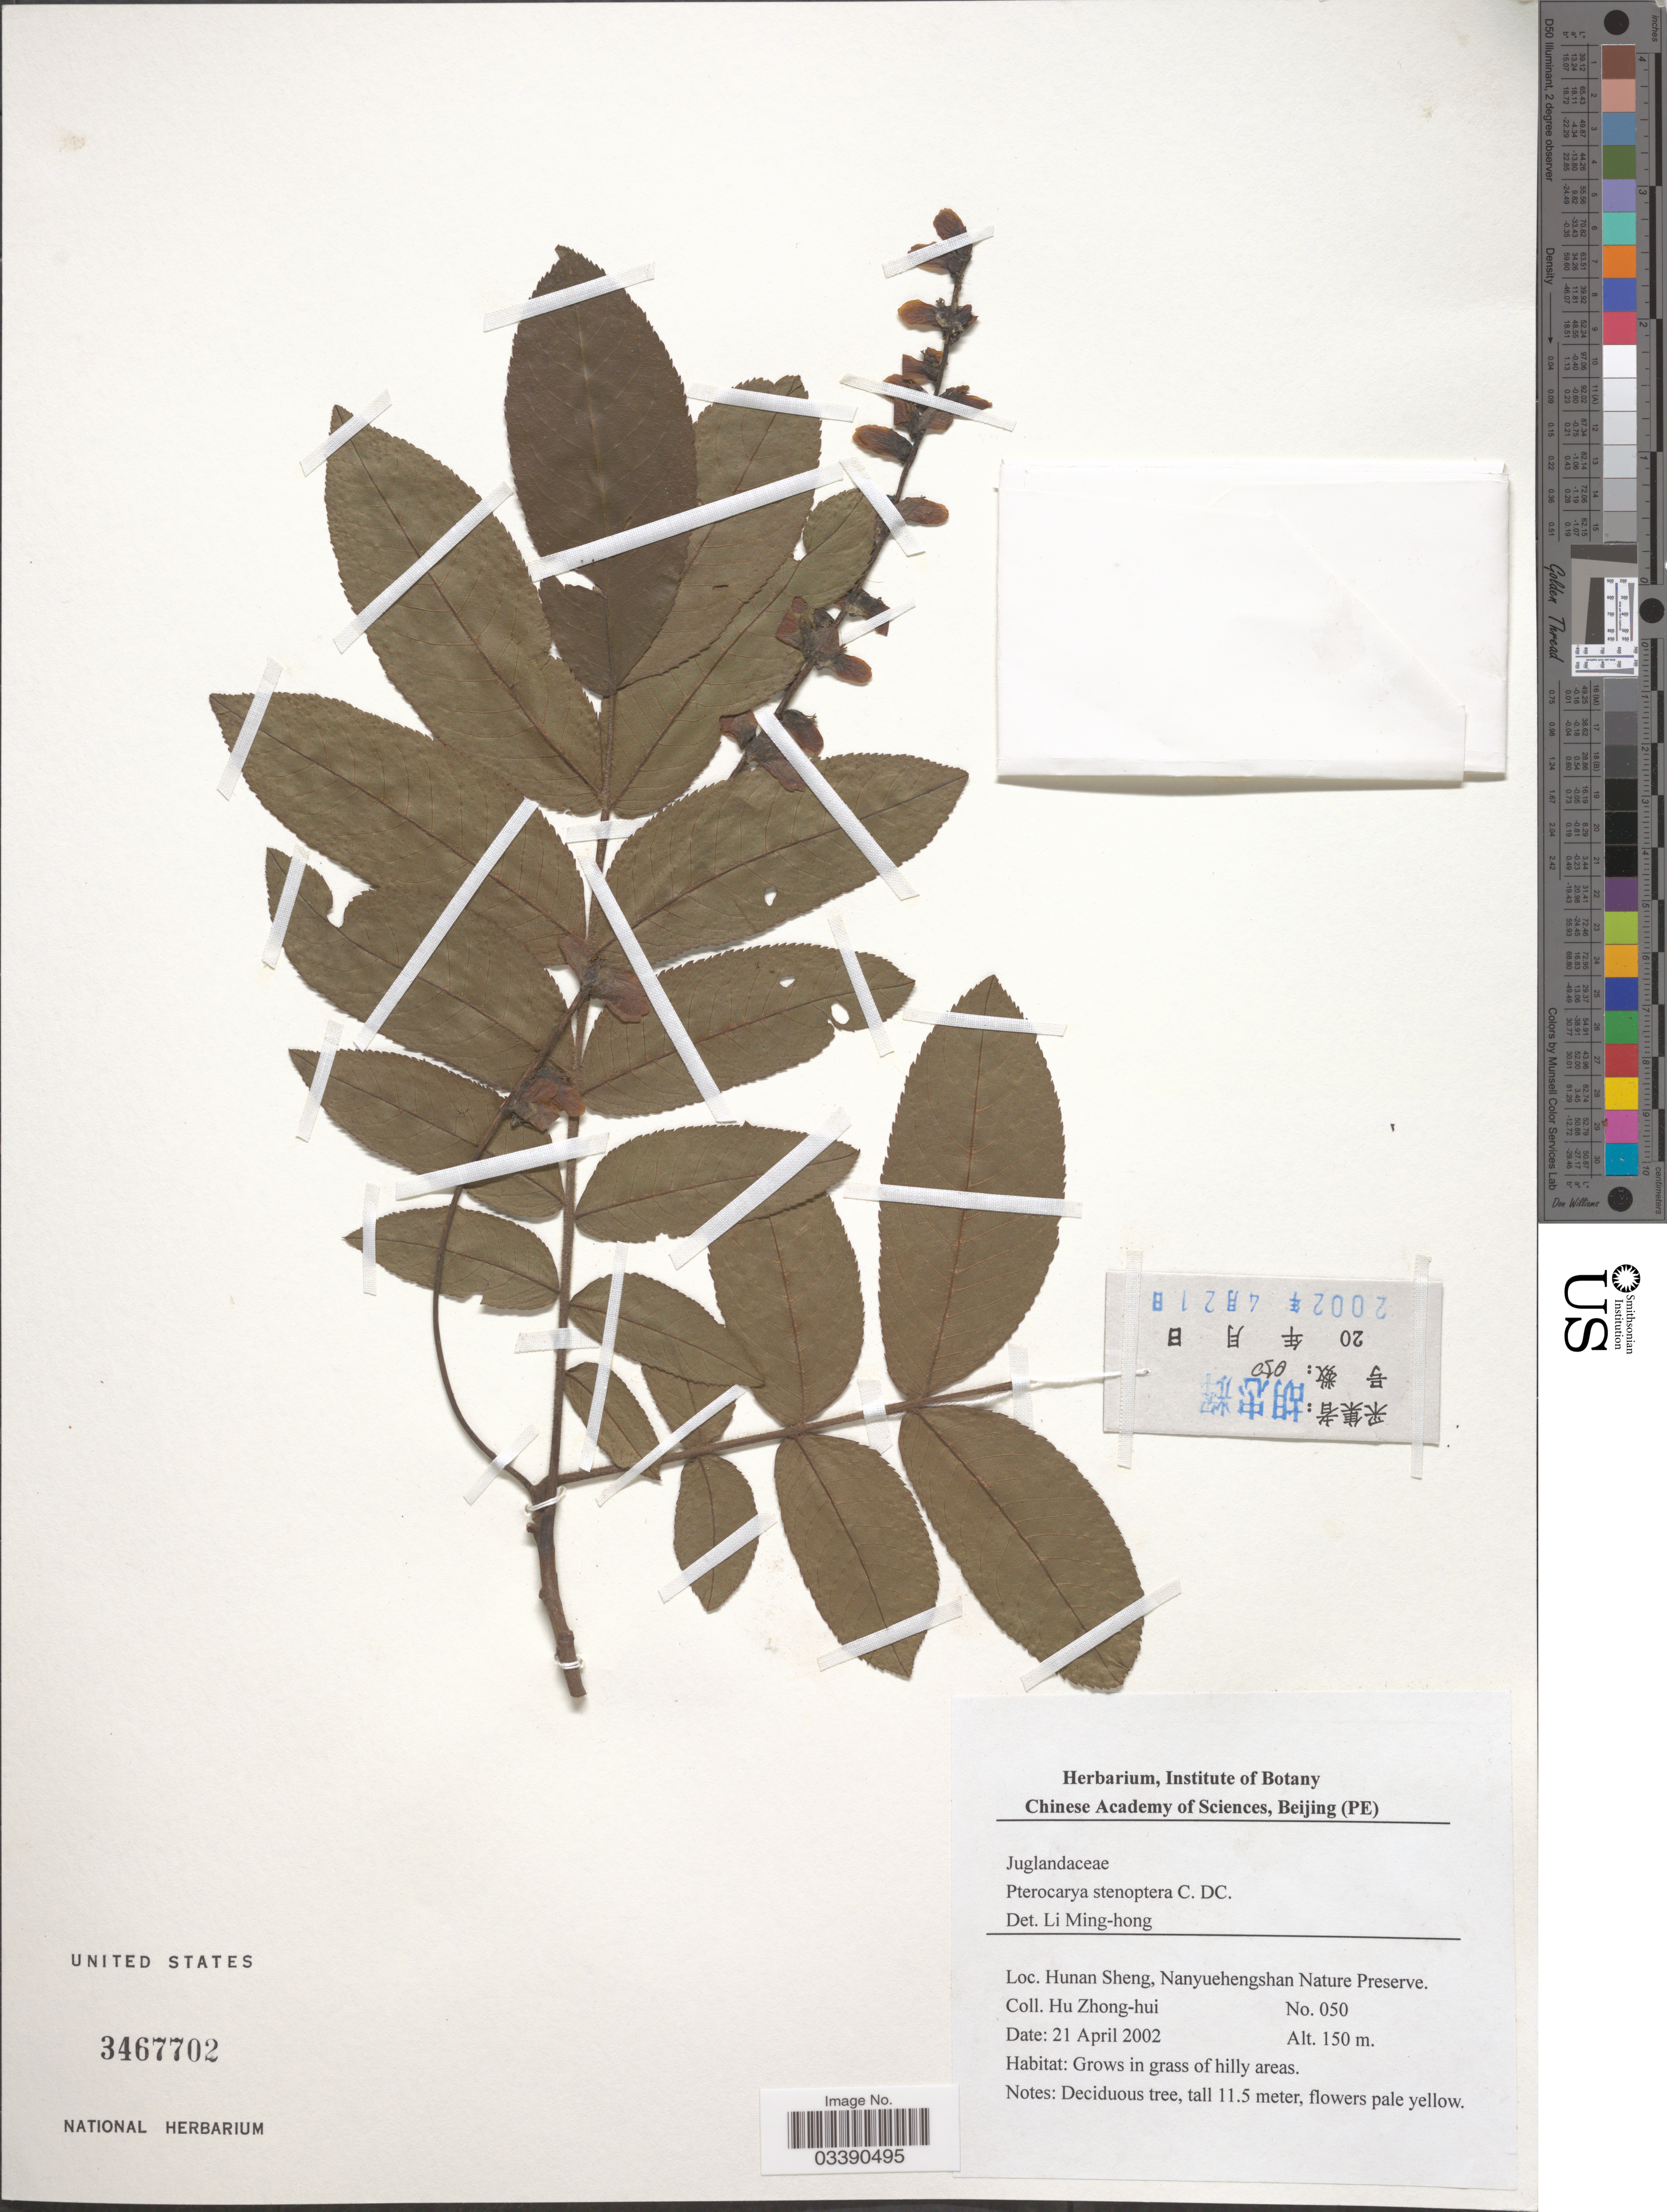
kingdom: Plantae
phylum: Tracheophyta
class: Magnoliopsida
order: Fagales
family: Juglandaceae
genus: Pterocarya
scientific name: Pterocarya stenoptera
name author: C. DC.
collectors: Z. H. Hu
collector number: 050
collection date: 2002-04-21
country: China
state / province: Hunan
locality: Hunan Sheng, Nanyuehengshan Preserve.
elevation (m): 150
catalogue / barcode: US 3467702